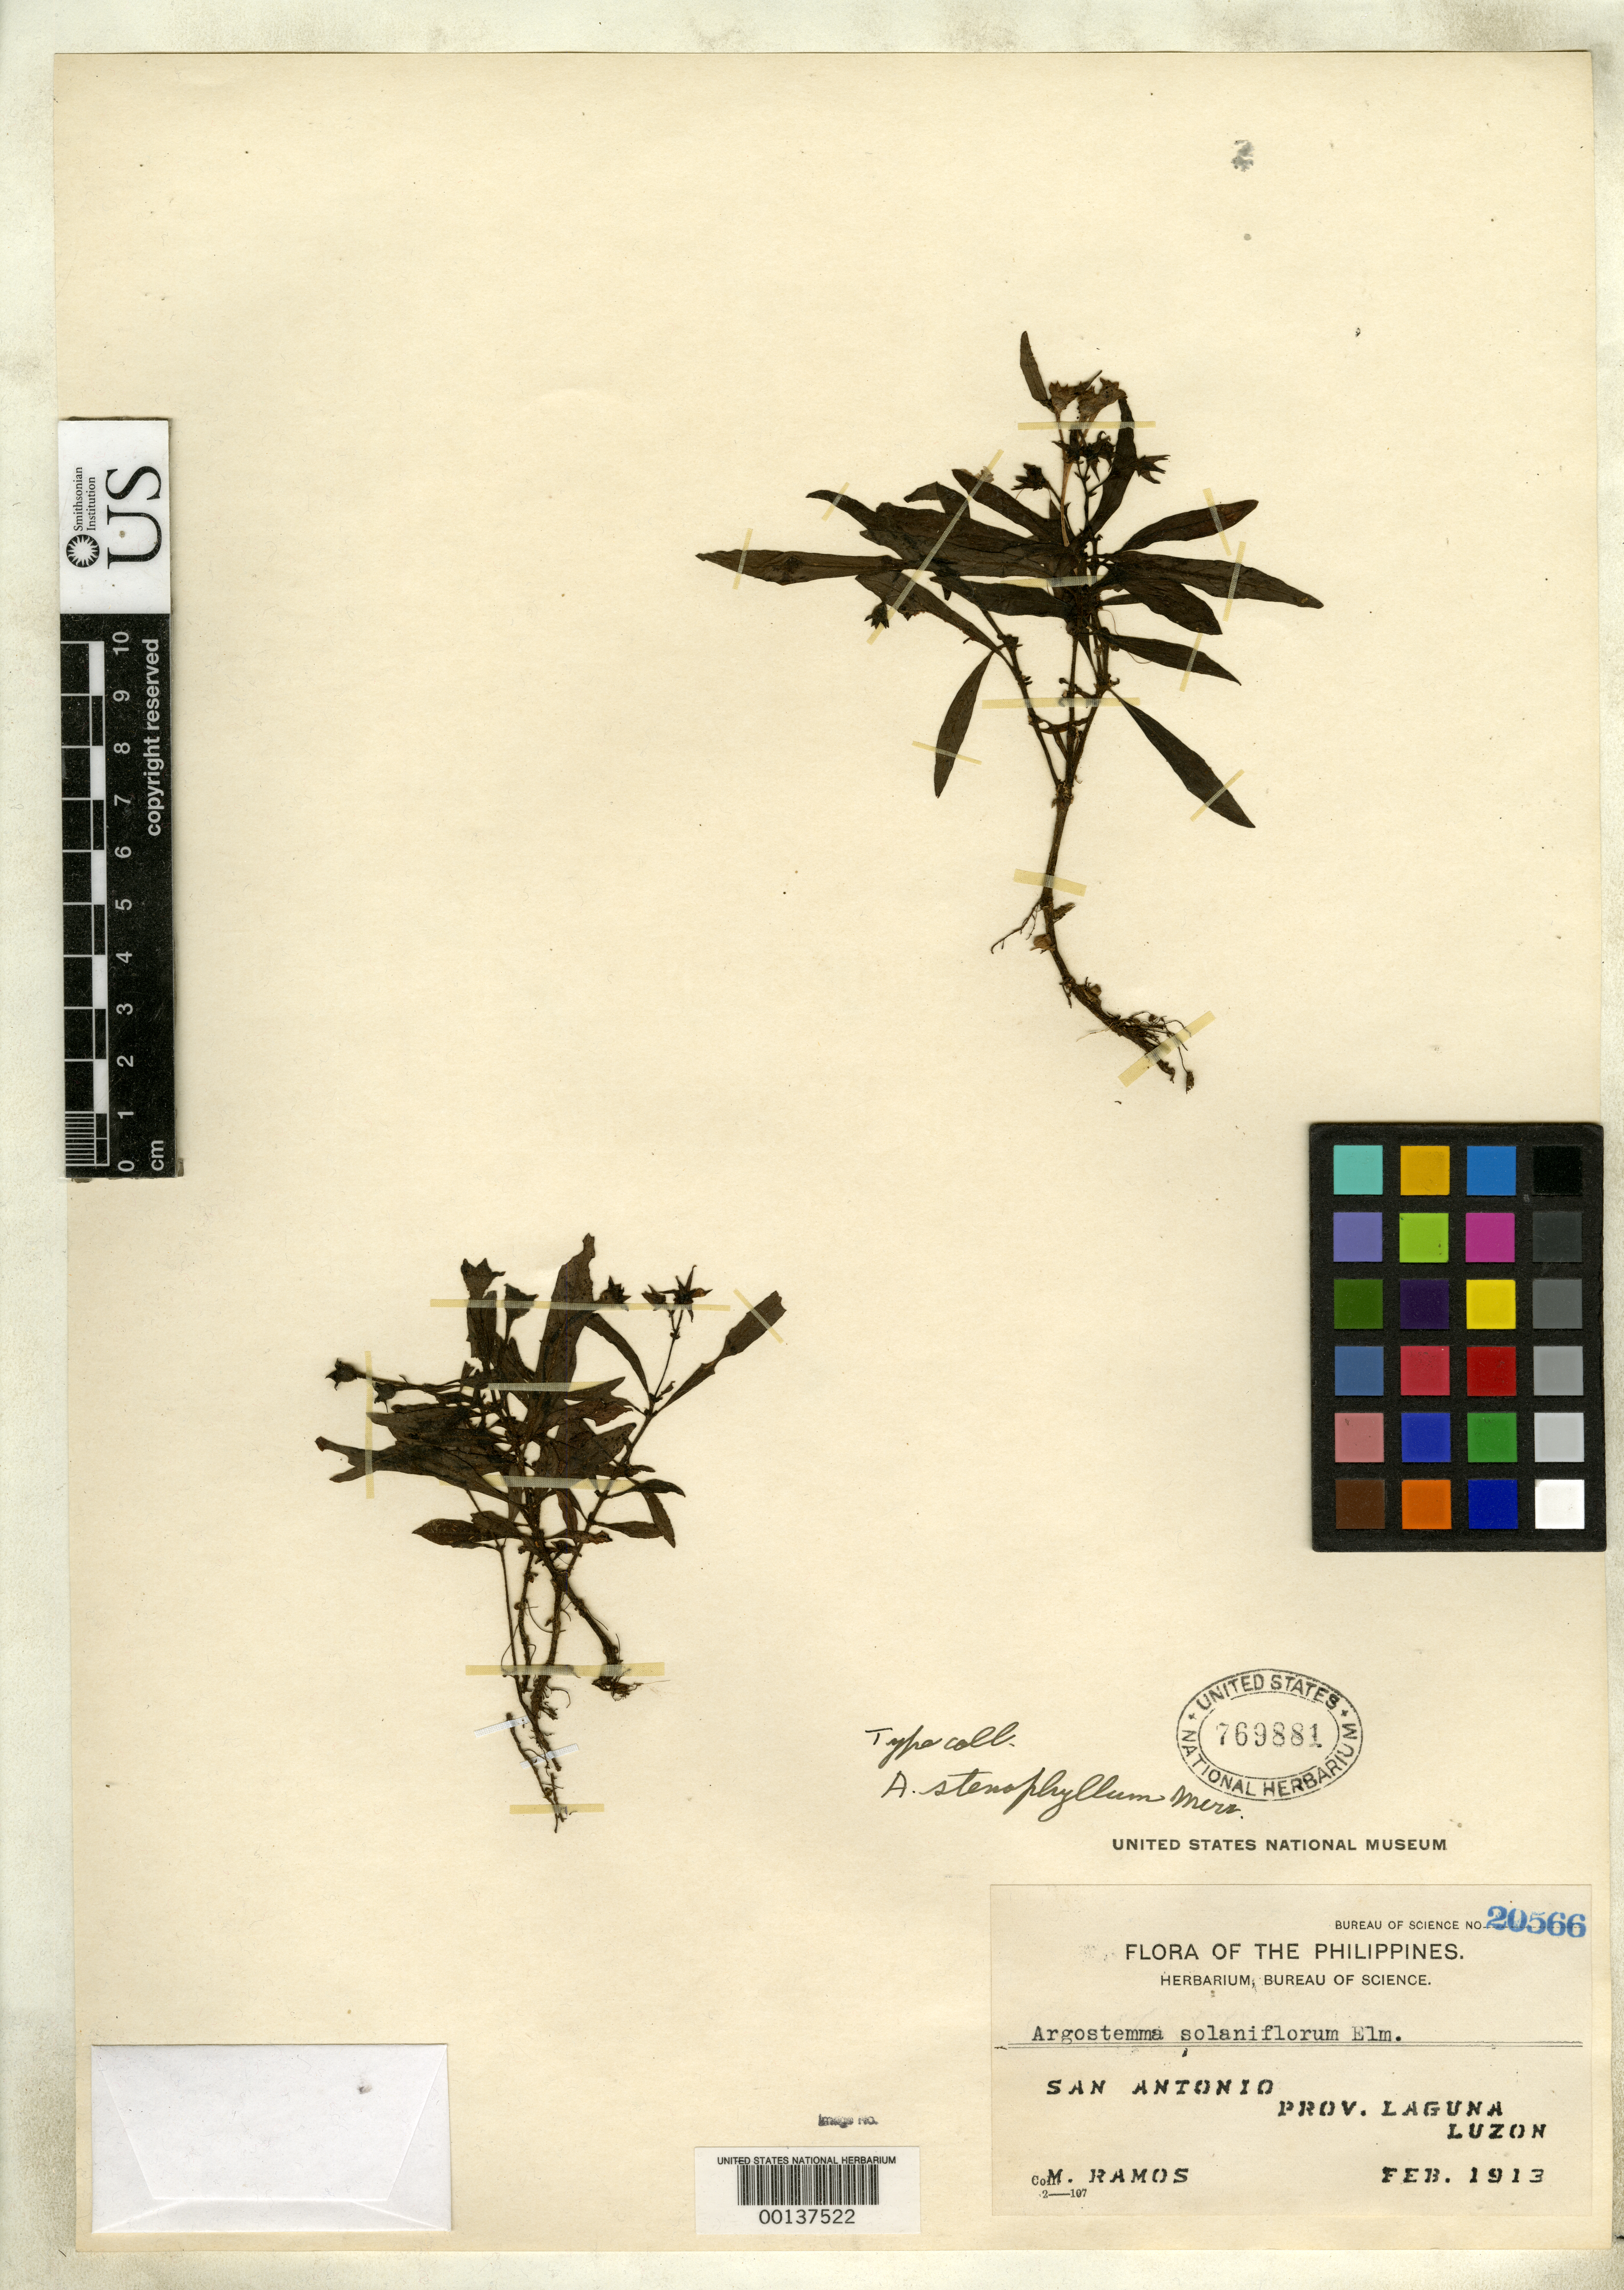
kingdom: Plantae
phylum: Tracheophyta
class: Magnoliopsida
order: Gentianales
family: Rubiaceae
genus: Argostemma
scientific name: Argostemma stenophyllum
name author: Merr.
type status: Isotype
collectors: M. Ramos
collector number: Bur. Sci. 20566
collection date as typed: Feb 1913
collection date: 1913-02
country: Philippines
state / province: Calabarzon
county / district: Laguna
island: Luzon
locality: San Antonio.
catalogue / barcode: US 769881